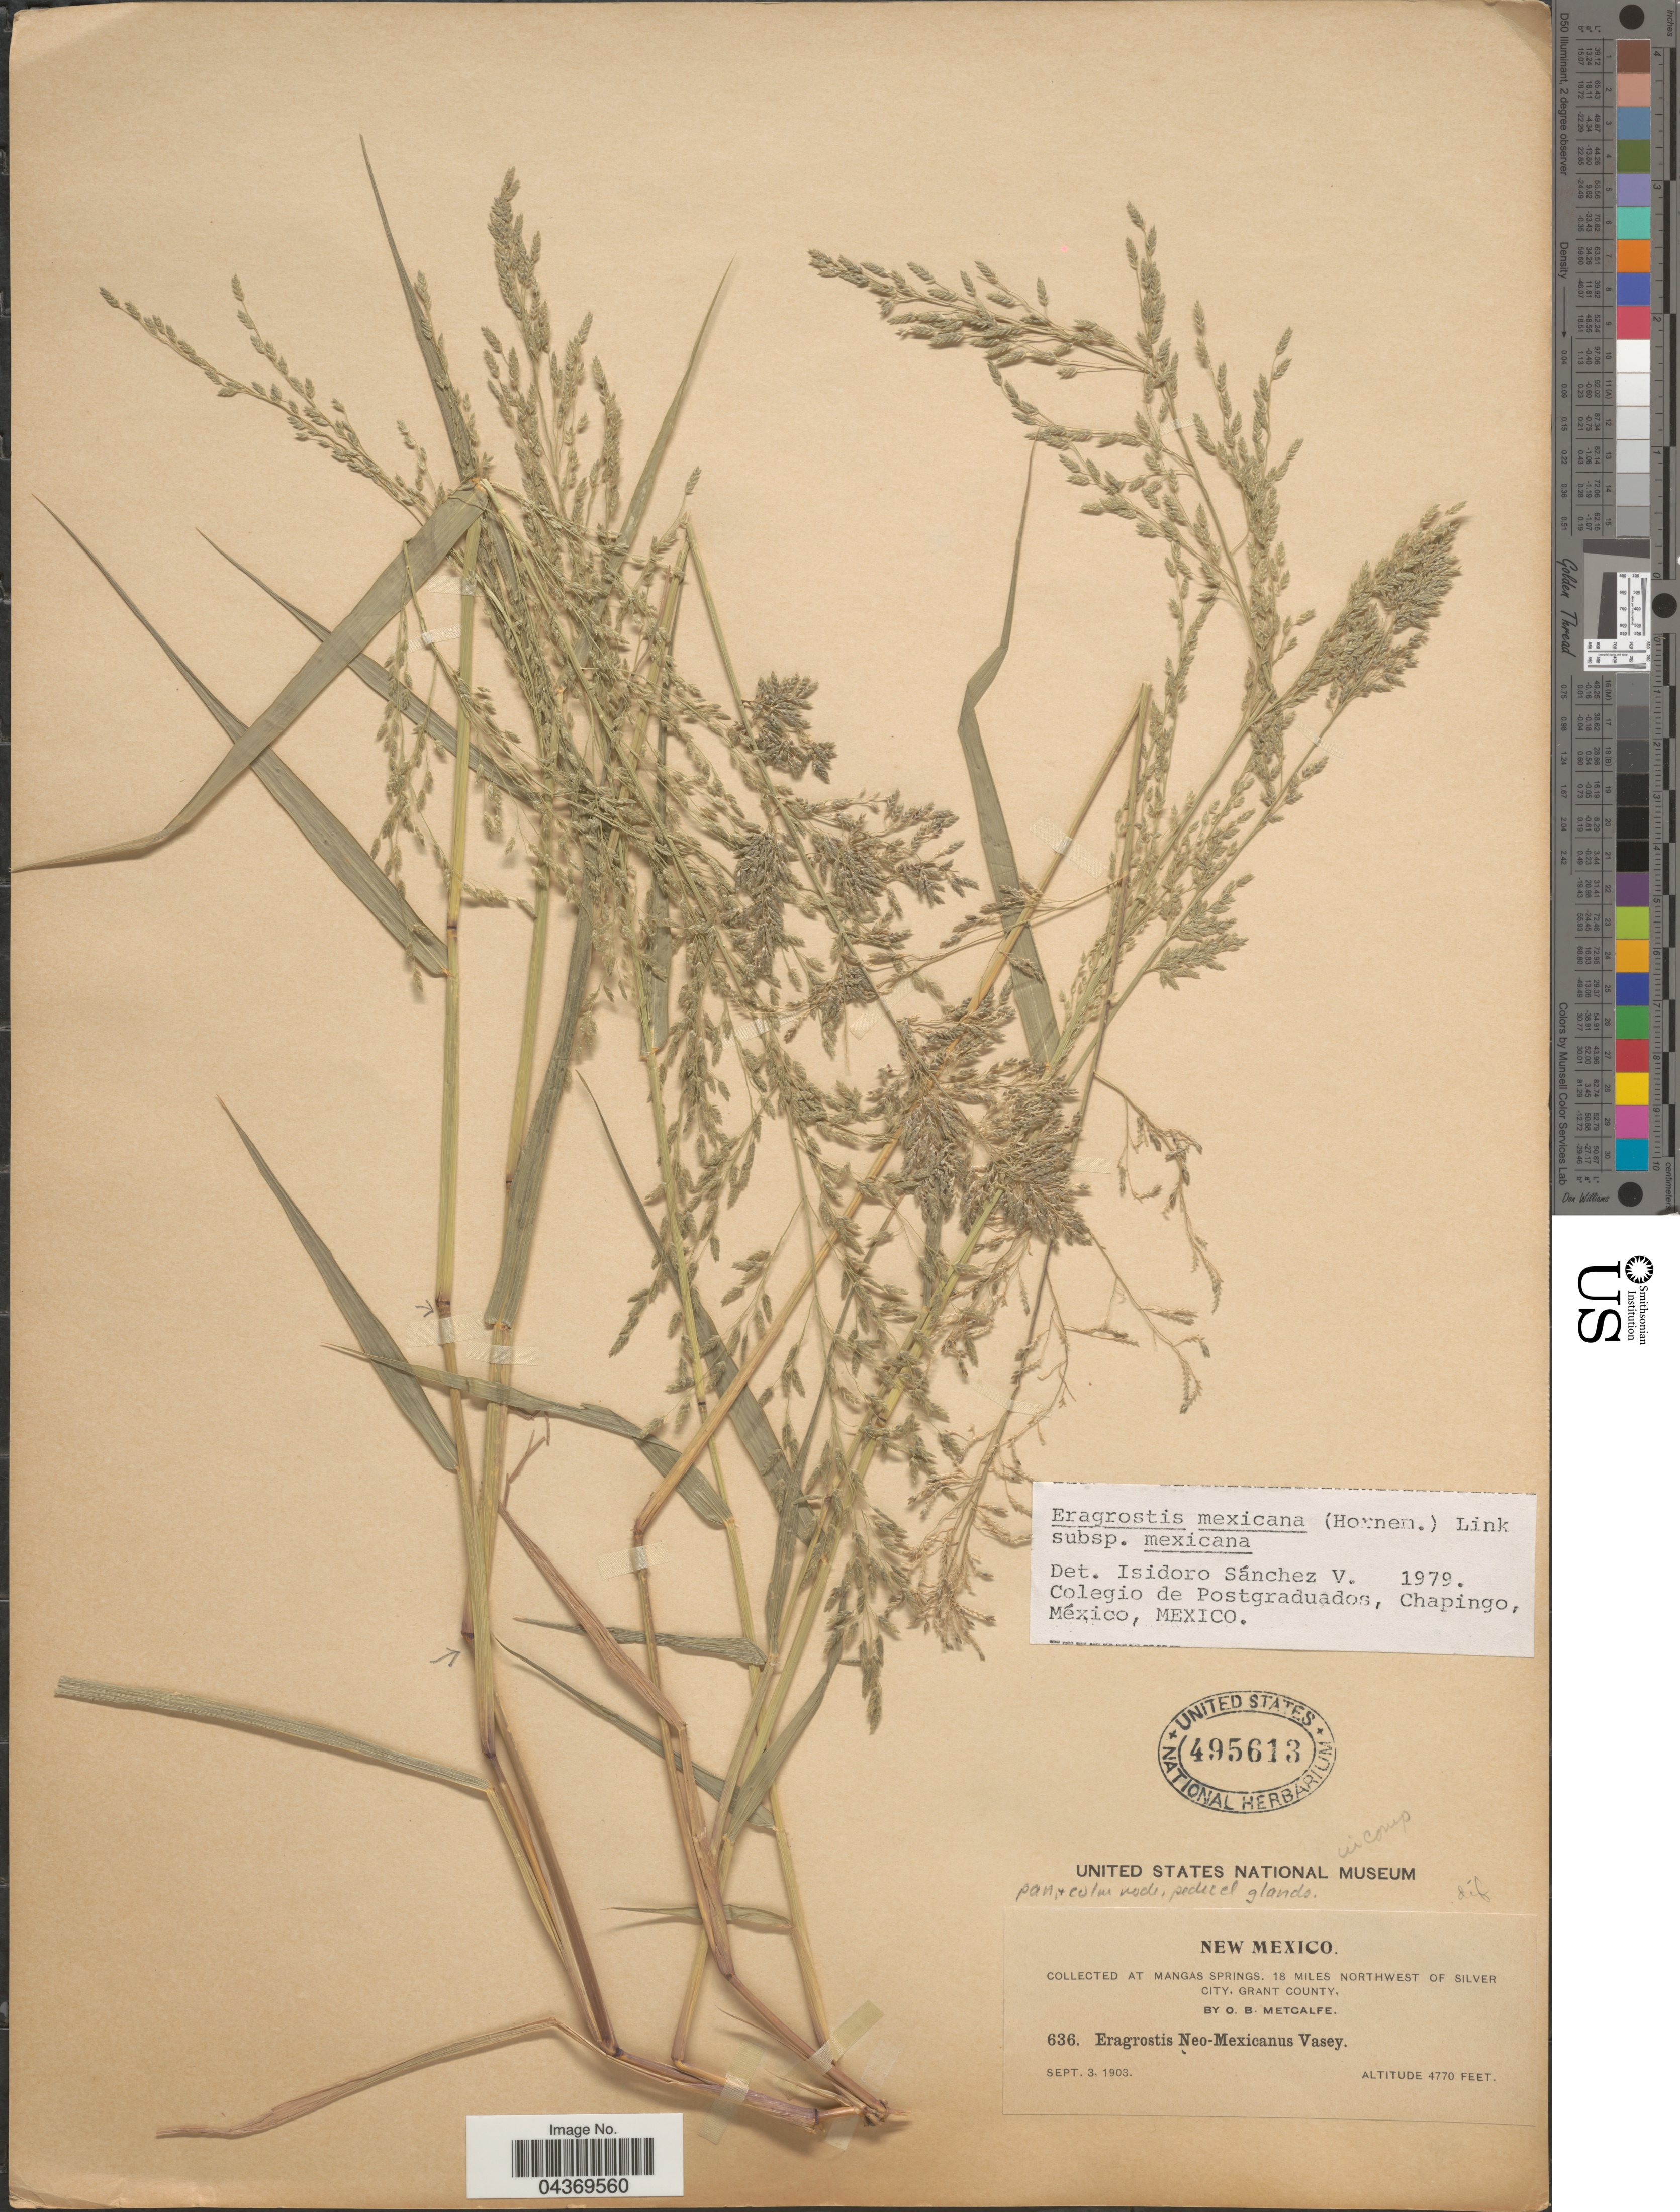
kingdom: Plantae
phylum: Tracheophyta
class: Liliopsida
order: Poales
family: Poaceae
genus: Eragrostis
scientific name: Eragrostis mexicana subsp. mexicana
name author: (Hornem.) Link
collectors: O. B. Metcalfe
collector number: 636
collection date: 1903-09-03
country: United States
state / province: New Mexico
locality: At Mangas Springs. 18 miles Northwest of Silver City, Grant County.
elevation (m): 1454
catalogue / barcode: US 495613